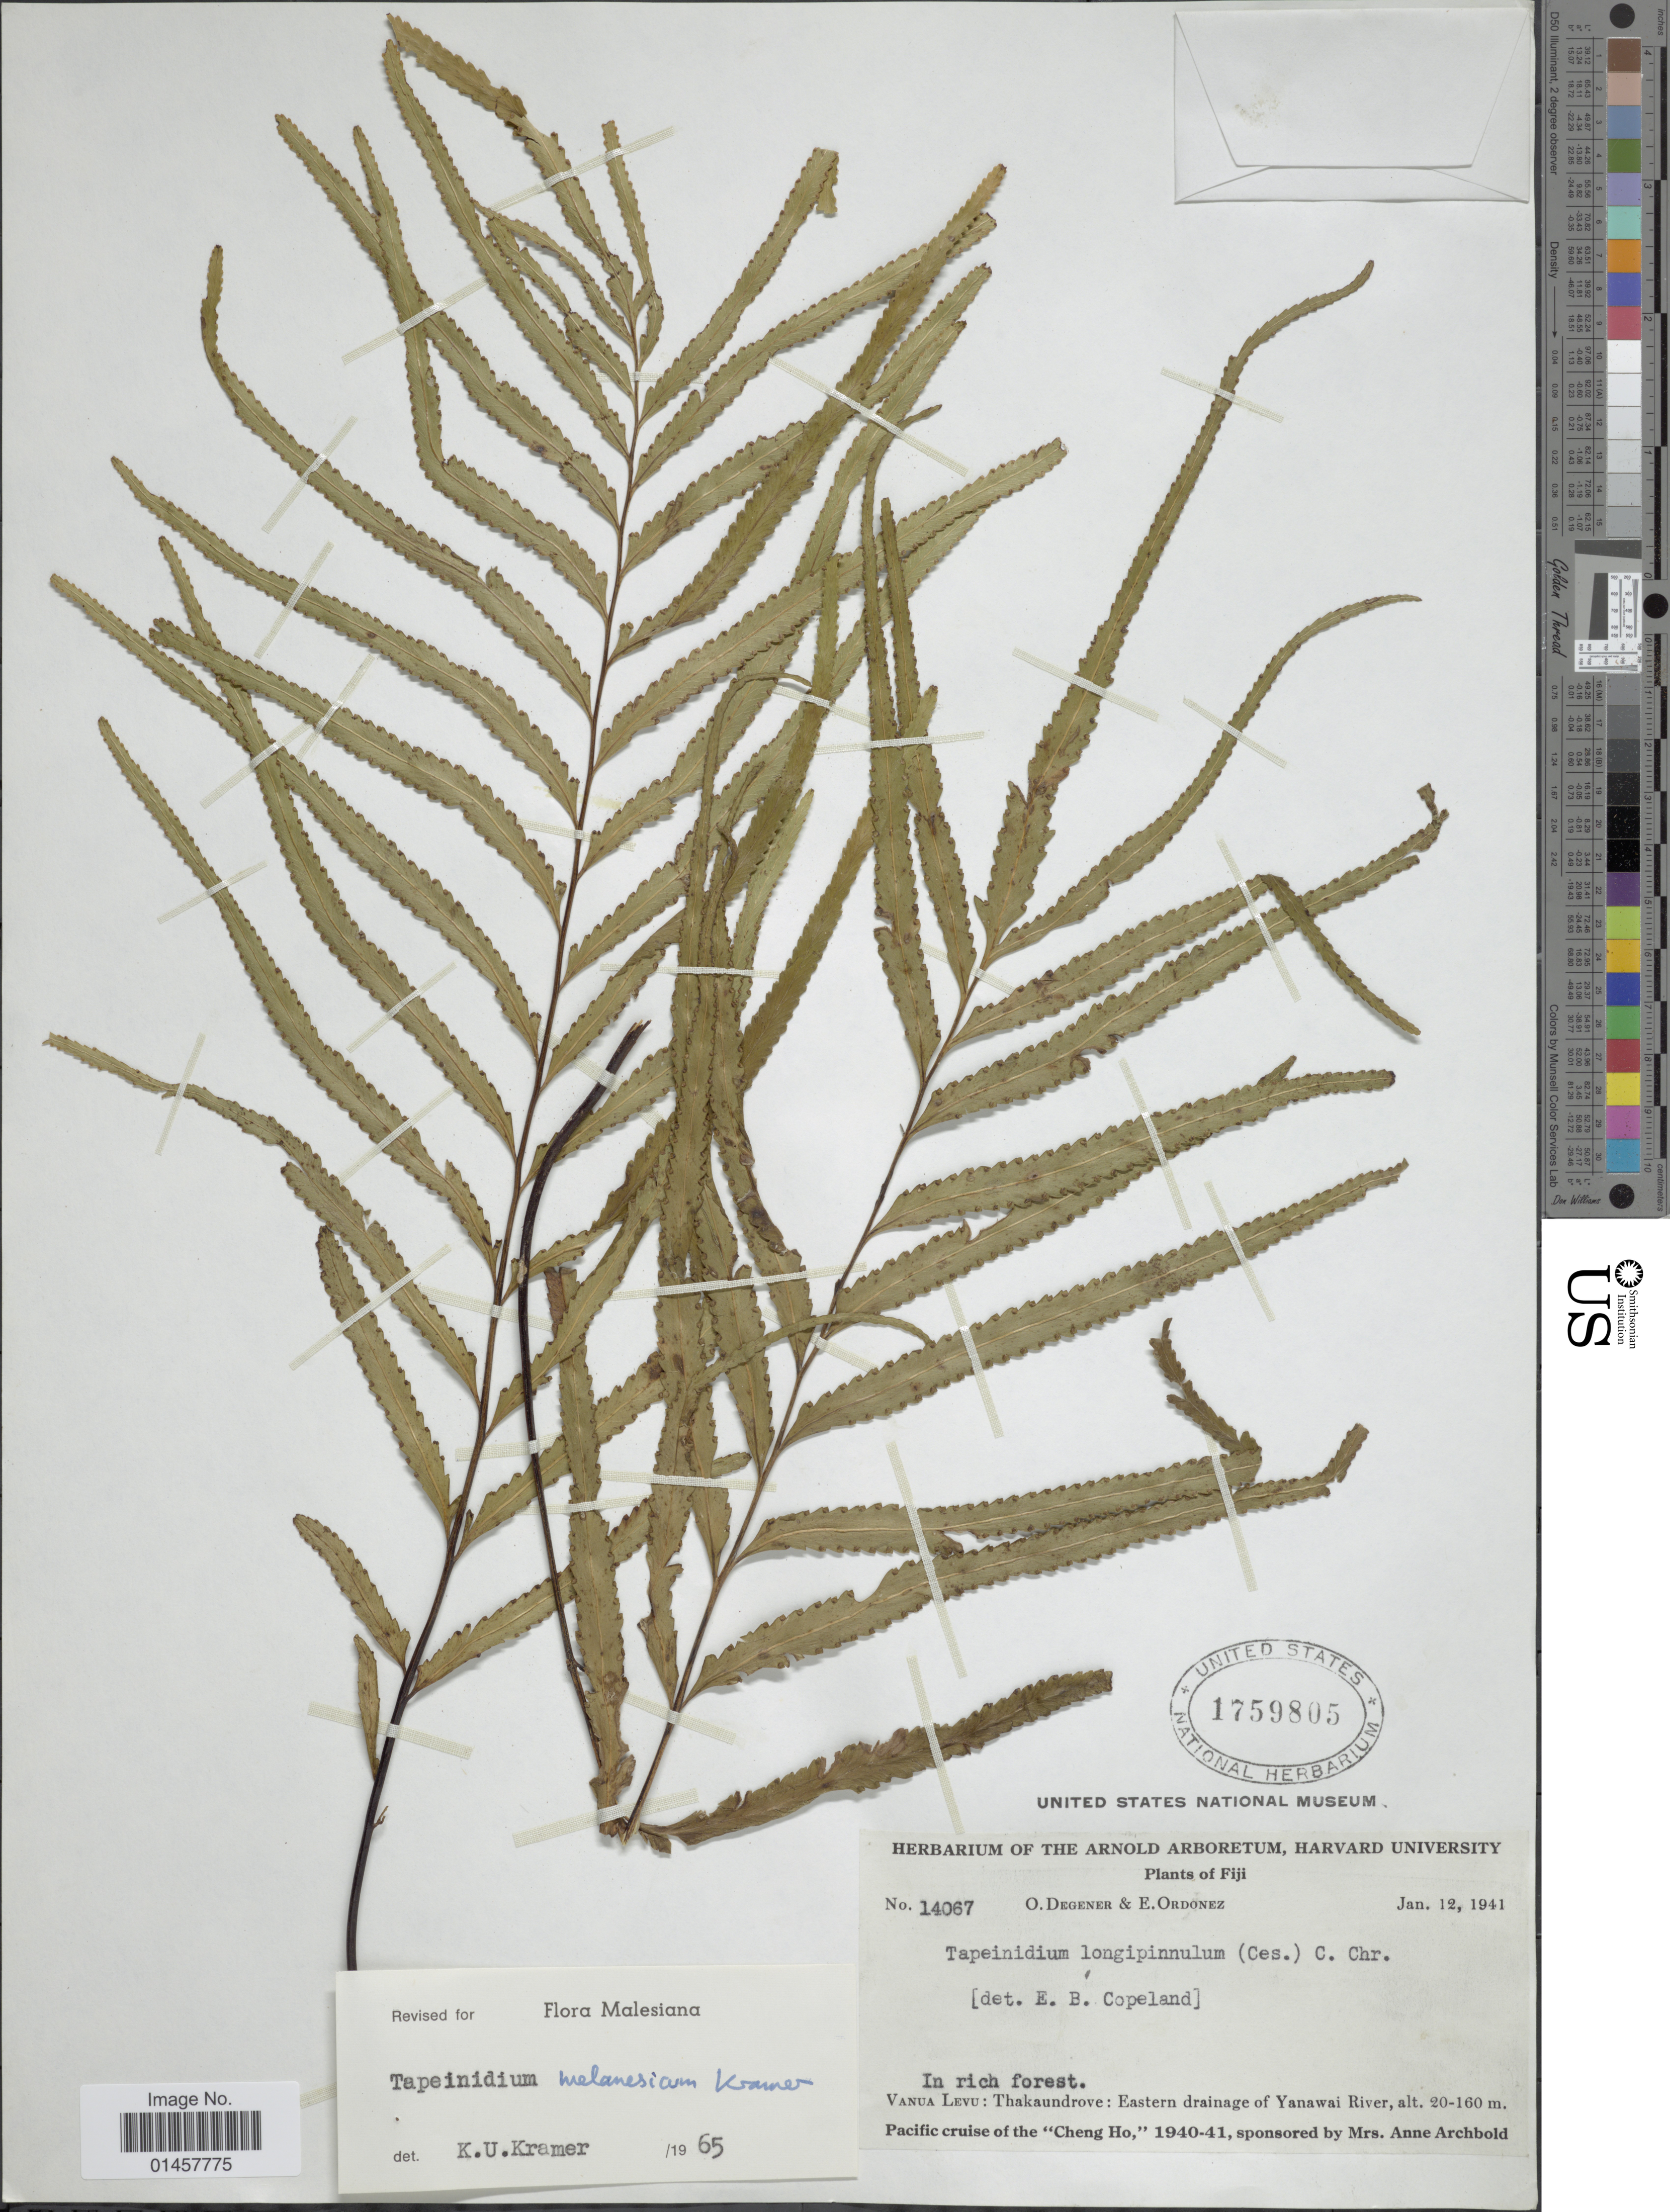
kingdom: Plantae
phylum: Tracheophyta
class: Polypodiopsida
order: Polypodiales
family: Lindsaeaceae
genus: Tapeinidium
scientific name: Tapeinidium melanesicum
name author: K.U. Kramer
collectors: O. Degener & E. Ordonez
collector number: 14067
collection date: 1941-01-12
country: Fiji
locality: Vanua Levu: Thakaundrove: Eastern drainage of Yanawai River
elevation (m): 20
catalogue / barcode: US 1759805